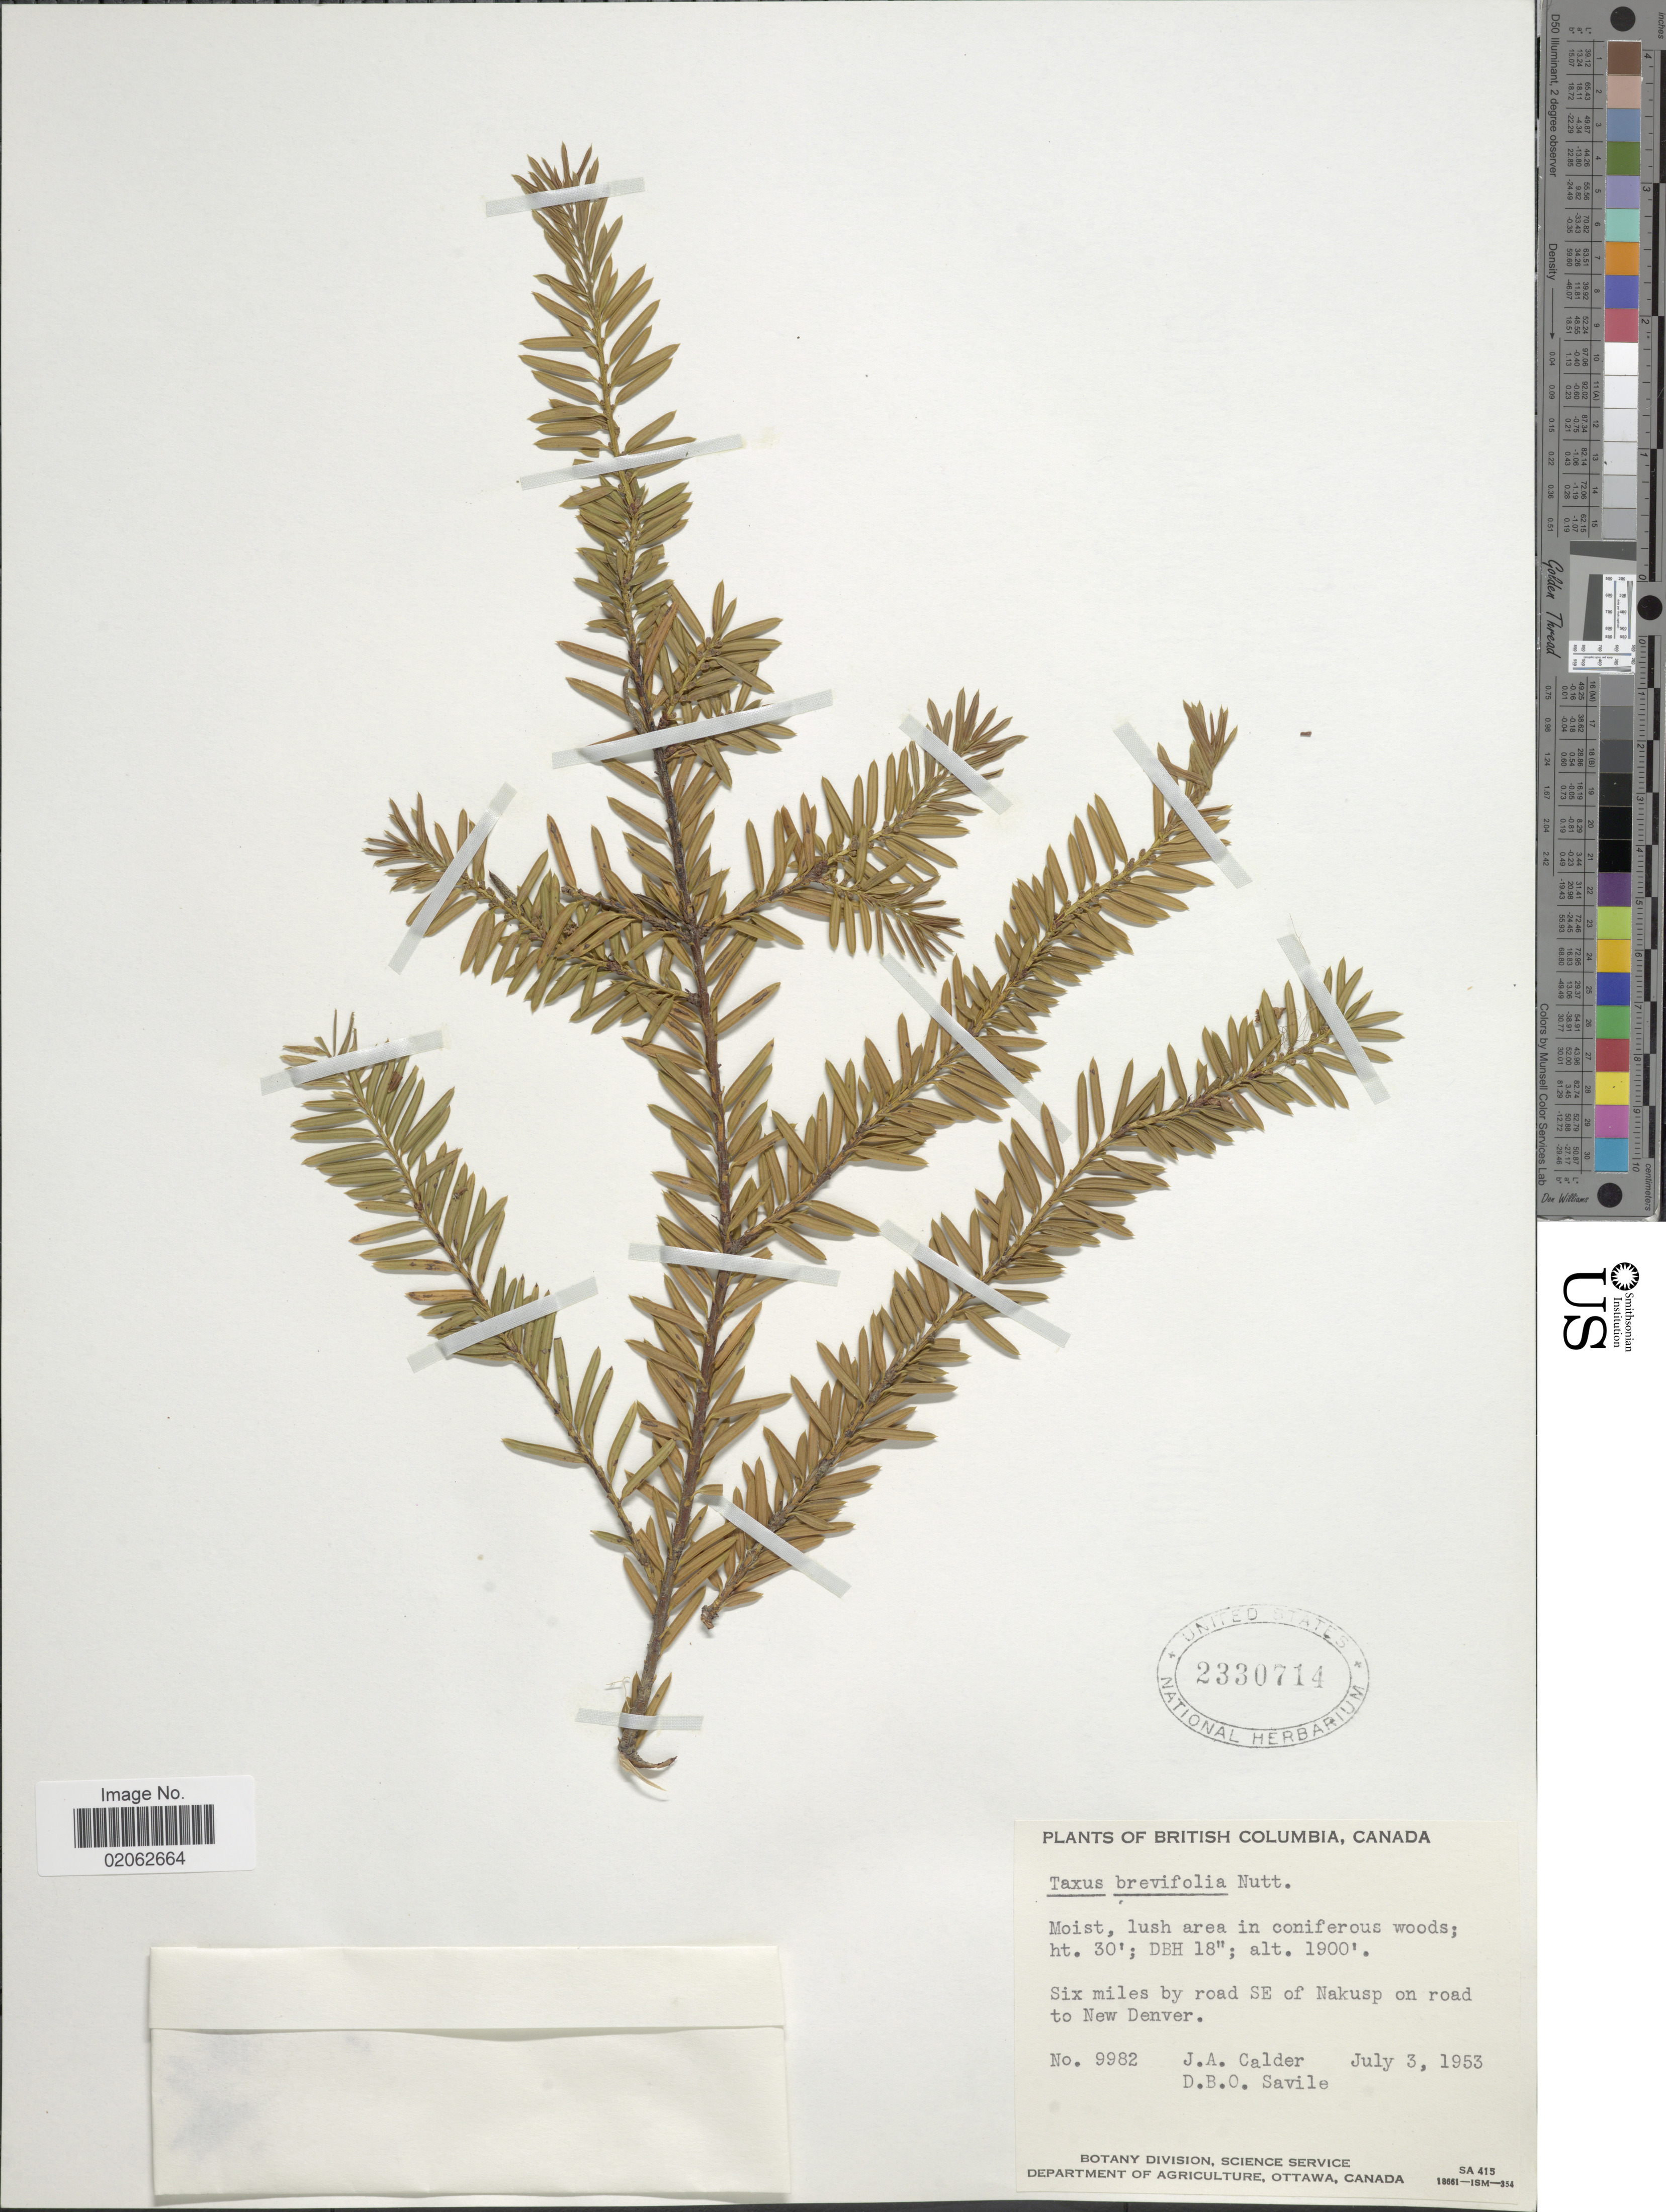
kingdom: Plantae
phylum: Tracheophyta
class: Pinopsida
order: Pinales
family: Taxaceae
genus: Taxus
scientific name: Taxus brevifolia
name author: Nutt.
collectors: J. A. Calder & D. Savile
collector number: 9982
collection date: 1953-07-03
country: Canada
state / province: British Columbia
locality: Six miles by road SE of Nakusp on road to New Denver, ht. 30, DBH 18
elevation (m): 579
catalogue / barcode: US 2330714